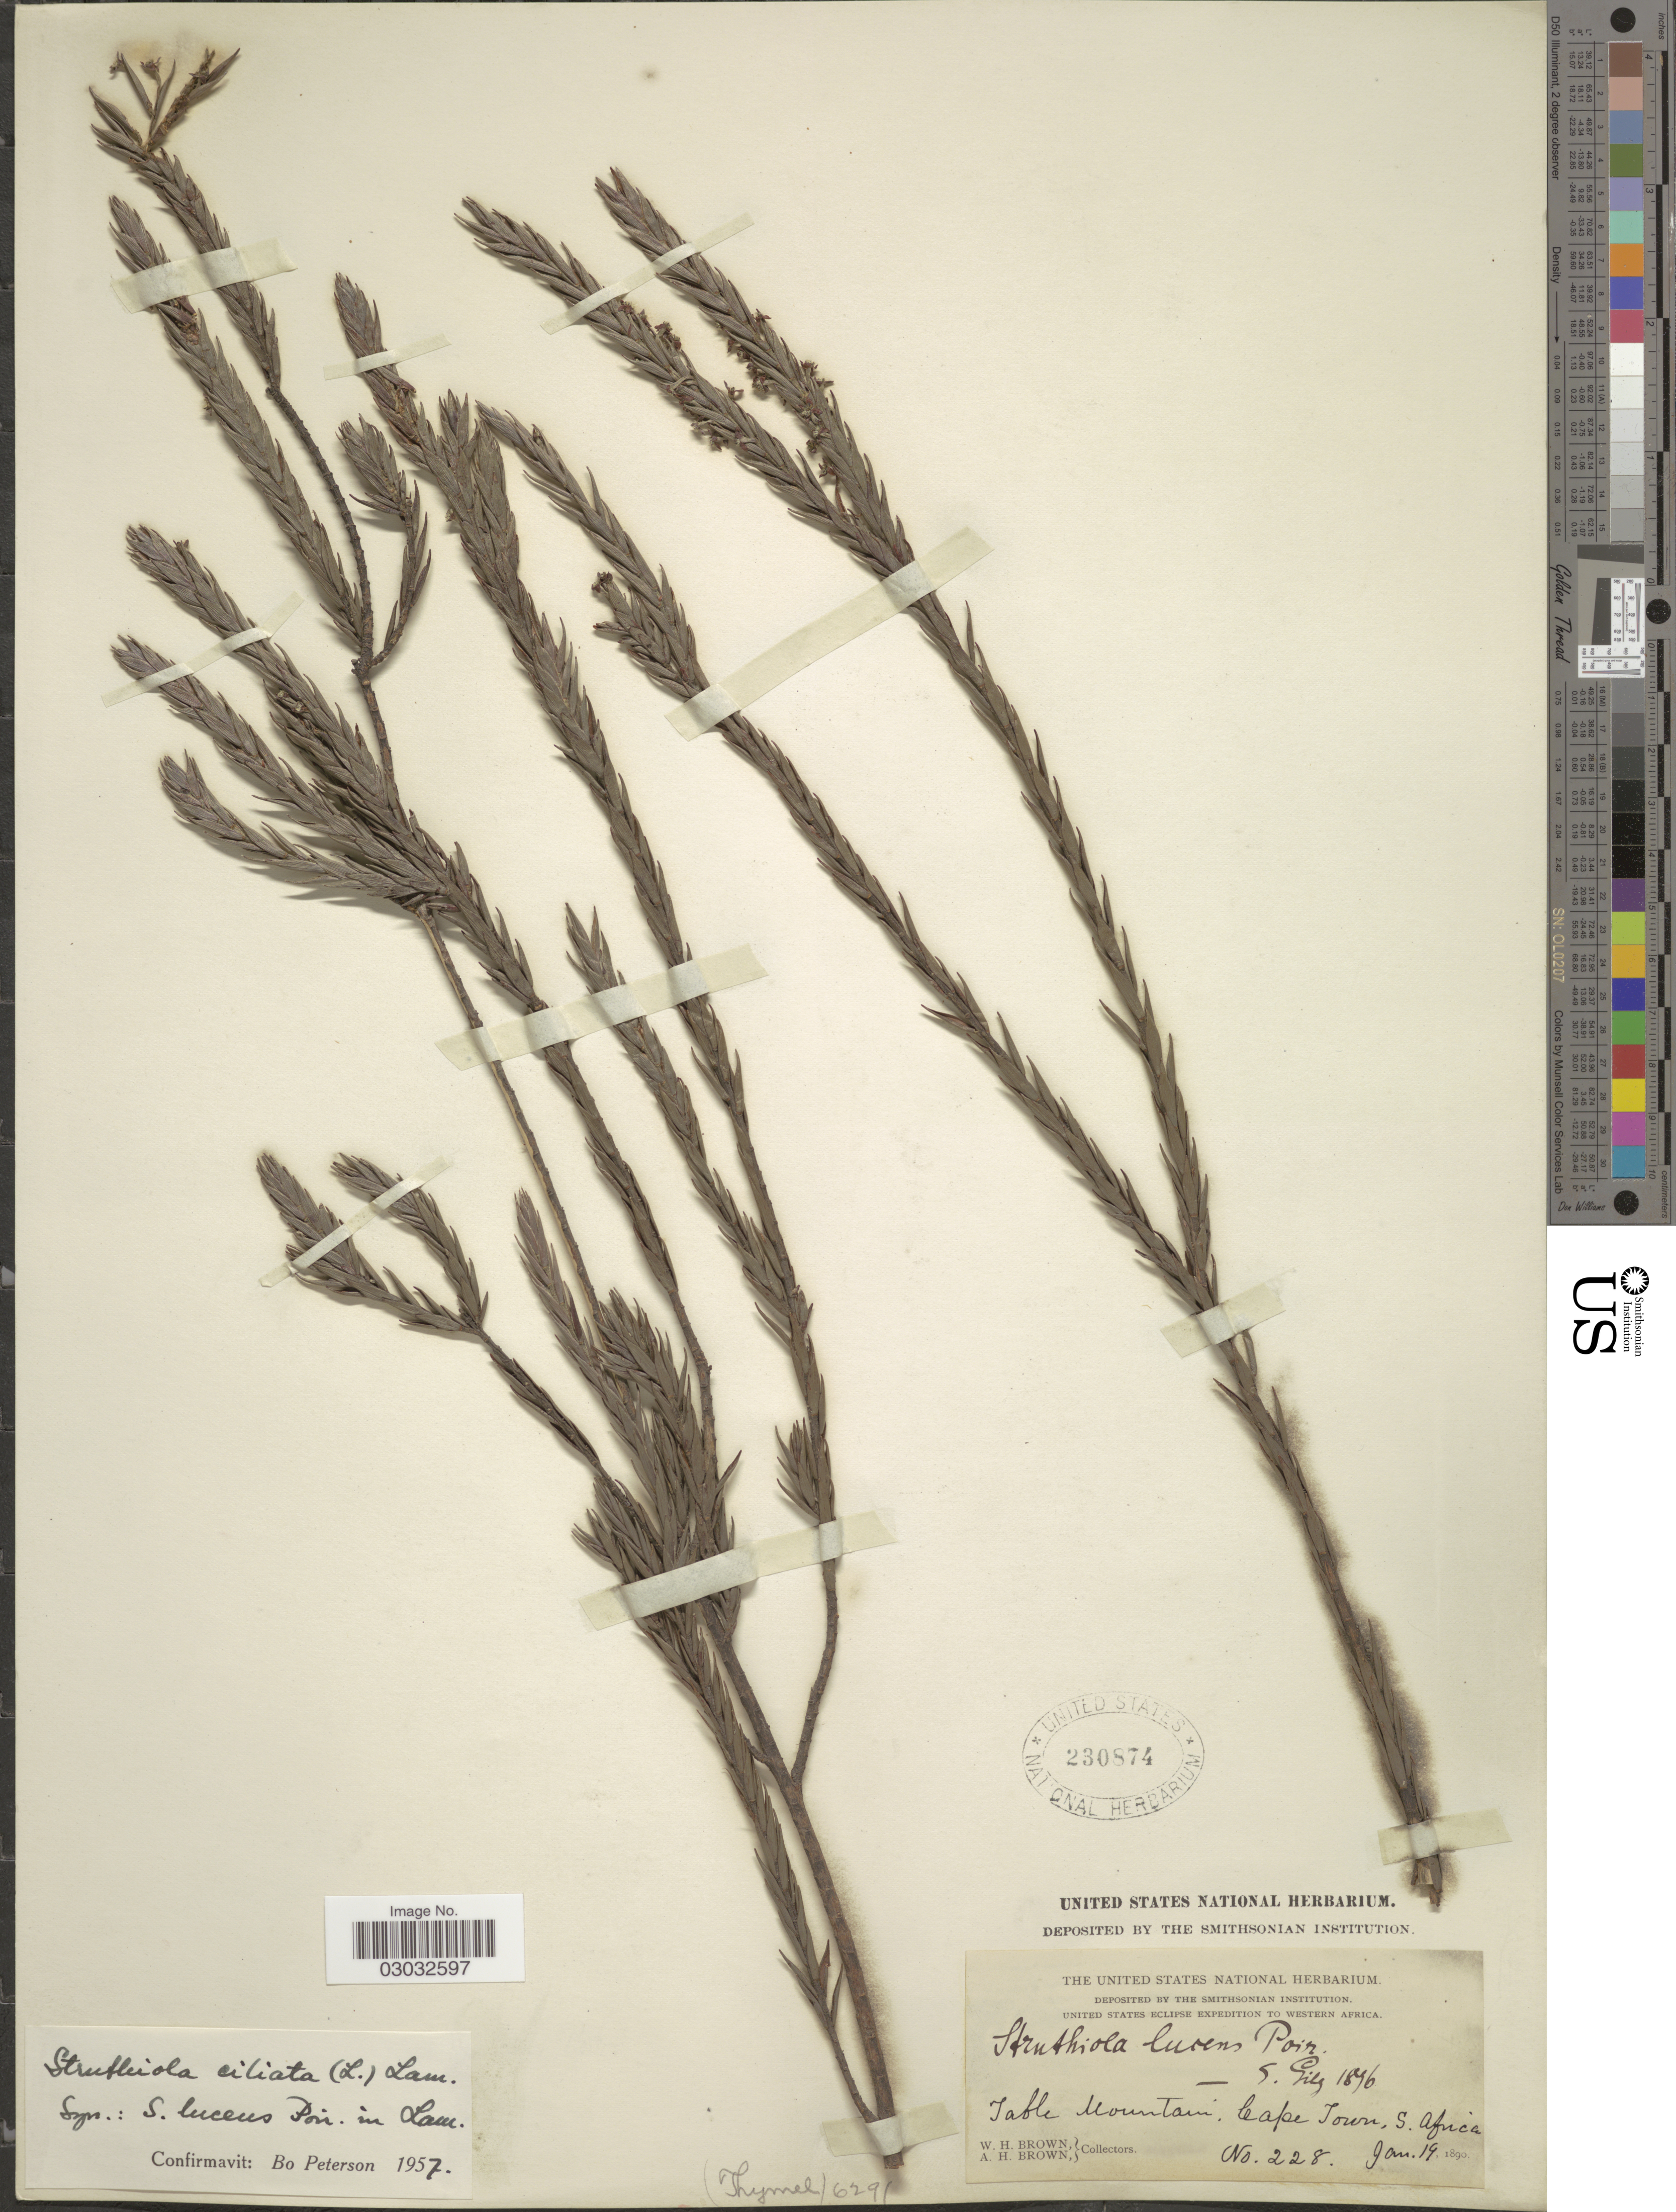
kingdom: Plantae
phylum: Tracheophyta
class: Magnoliopsida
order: Malvales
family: Thymelaeaceae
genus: Struthiola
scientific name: Struthiola ciliata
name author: (L.) Lam.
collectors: W. H. Brown & A. H. Brown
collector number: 228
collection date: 1890-01-19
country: South Africa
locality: Table Mountain. Cape Town. S. Africa.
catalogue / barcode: US 230874